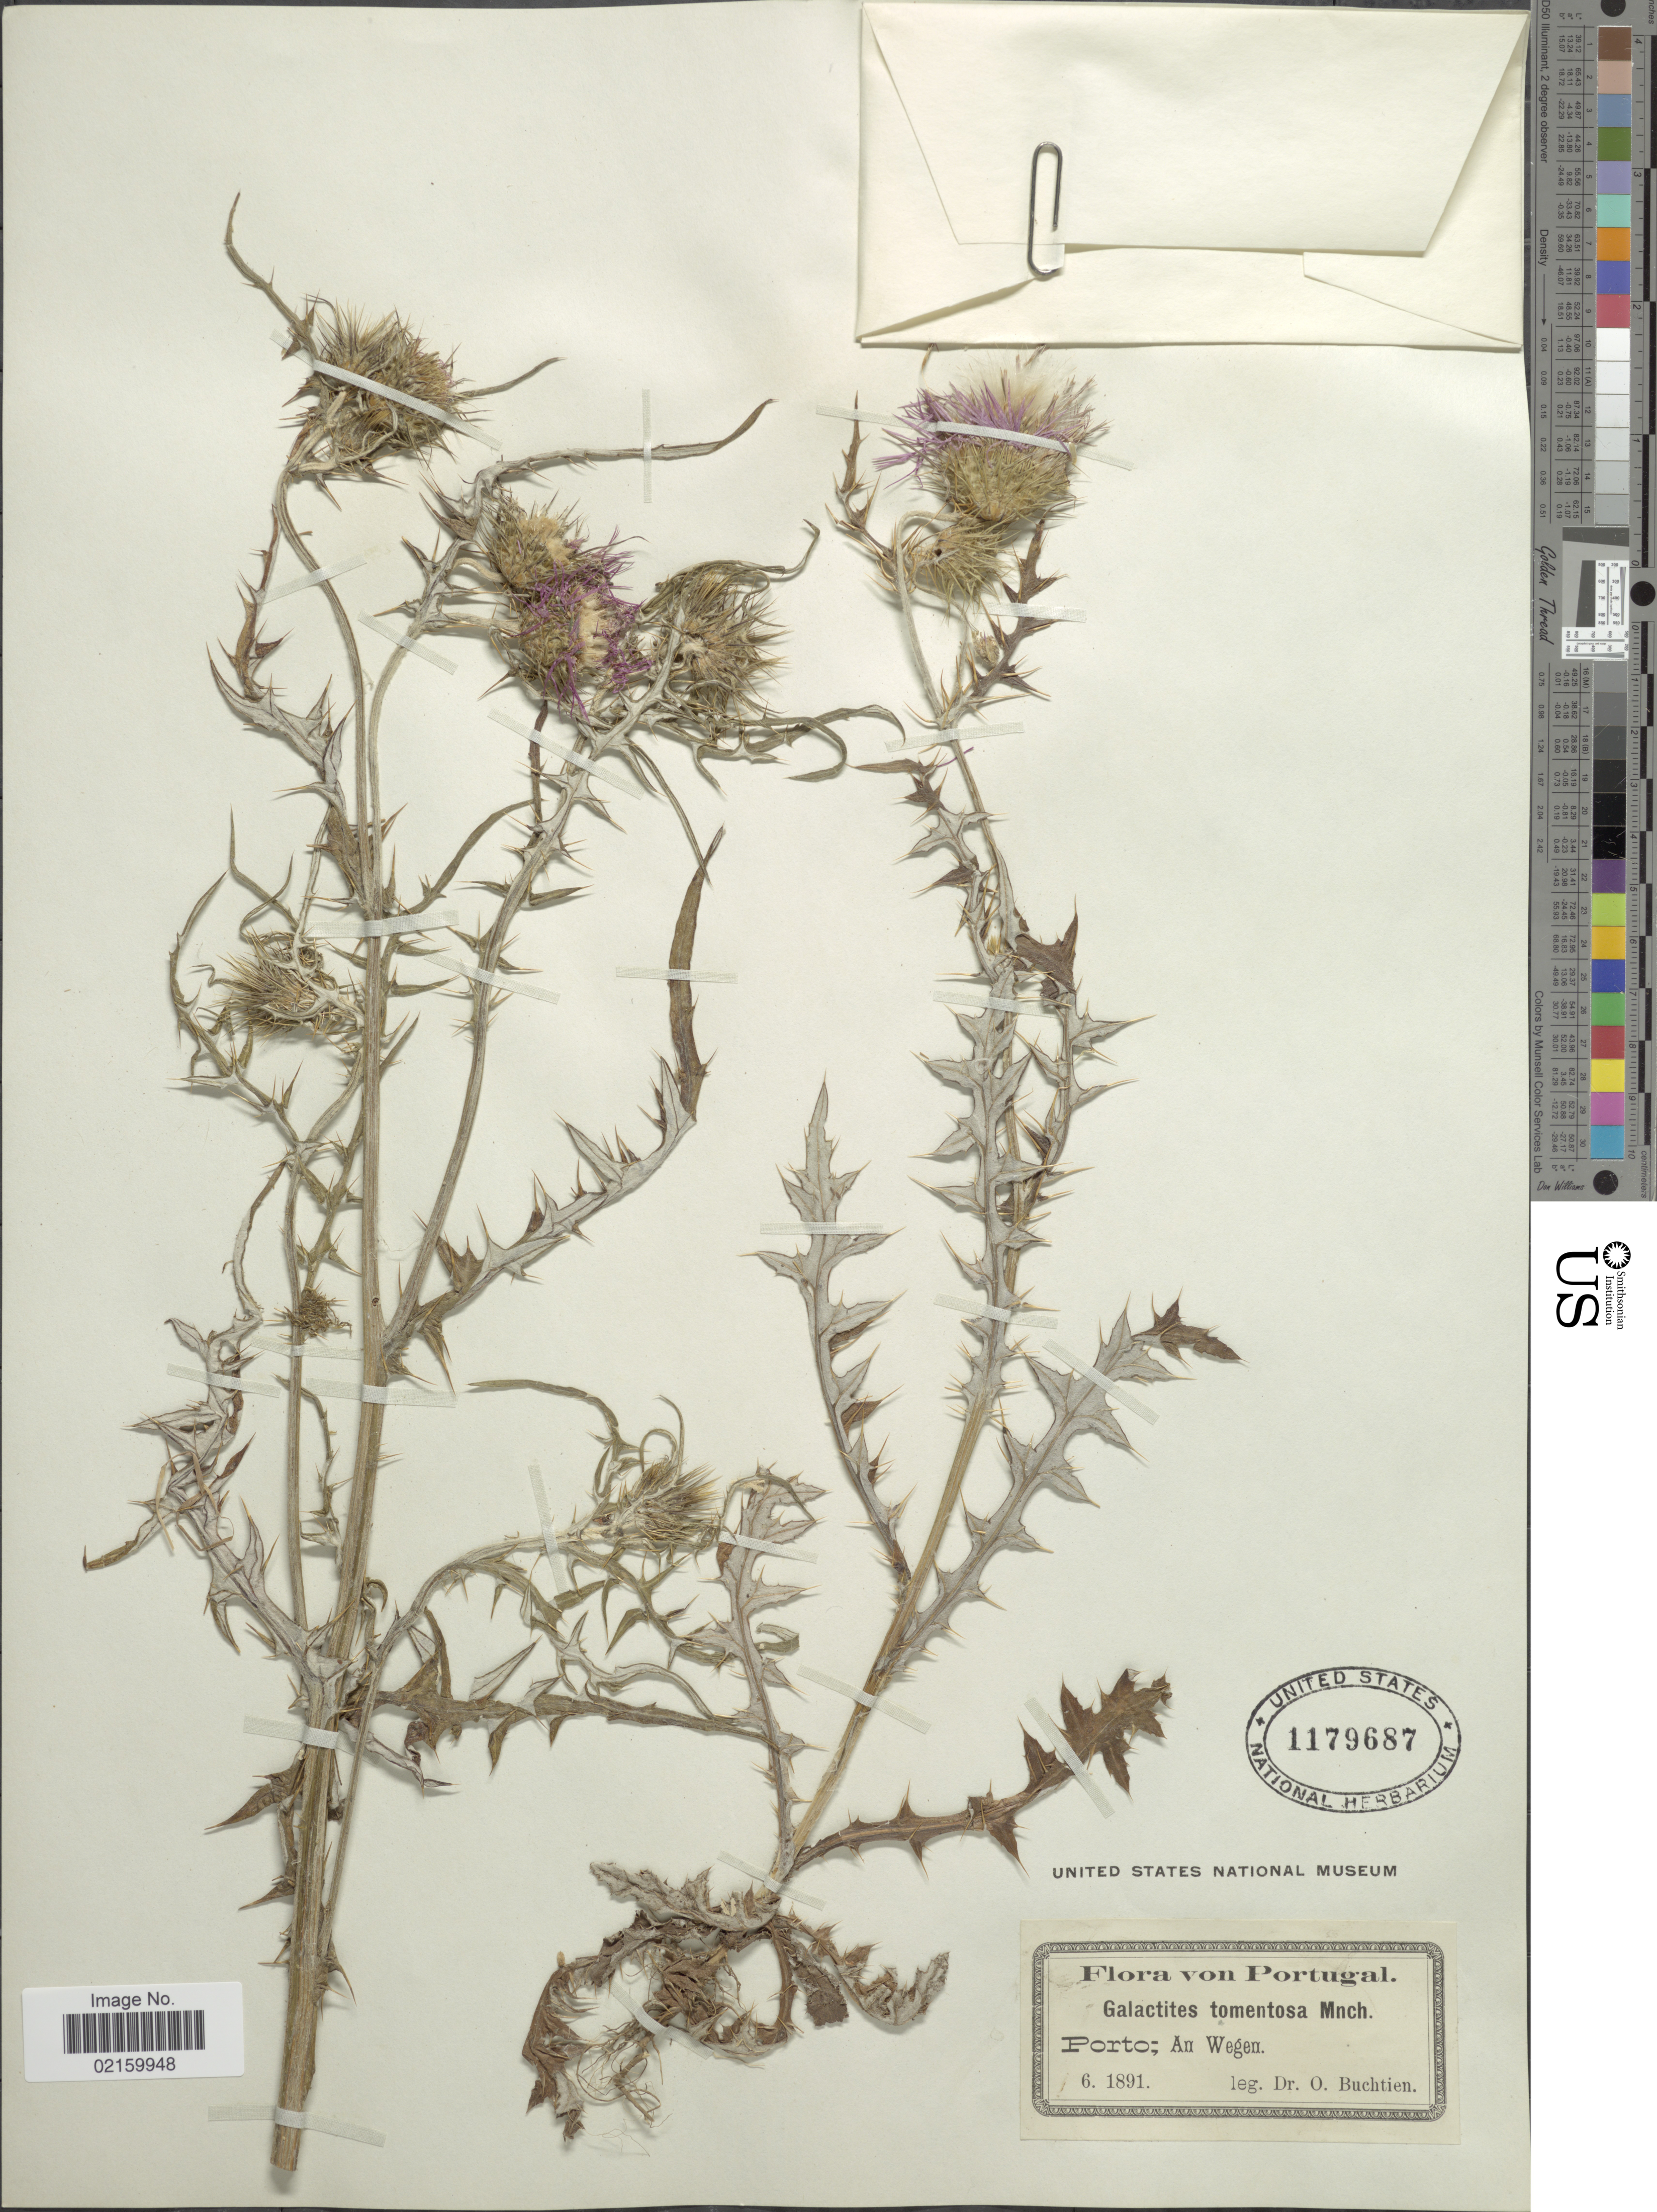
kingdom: Plantae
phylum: Tracheophyta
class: Magnoliopsida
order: Asterales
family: Asteraceae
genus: Galactites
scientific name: Galactites tomentosa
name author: Moench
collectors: O. Buchtien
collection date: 1891-06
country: Portugal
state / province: Porto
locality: Porto; An Wegen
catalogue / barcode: US 1179687